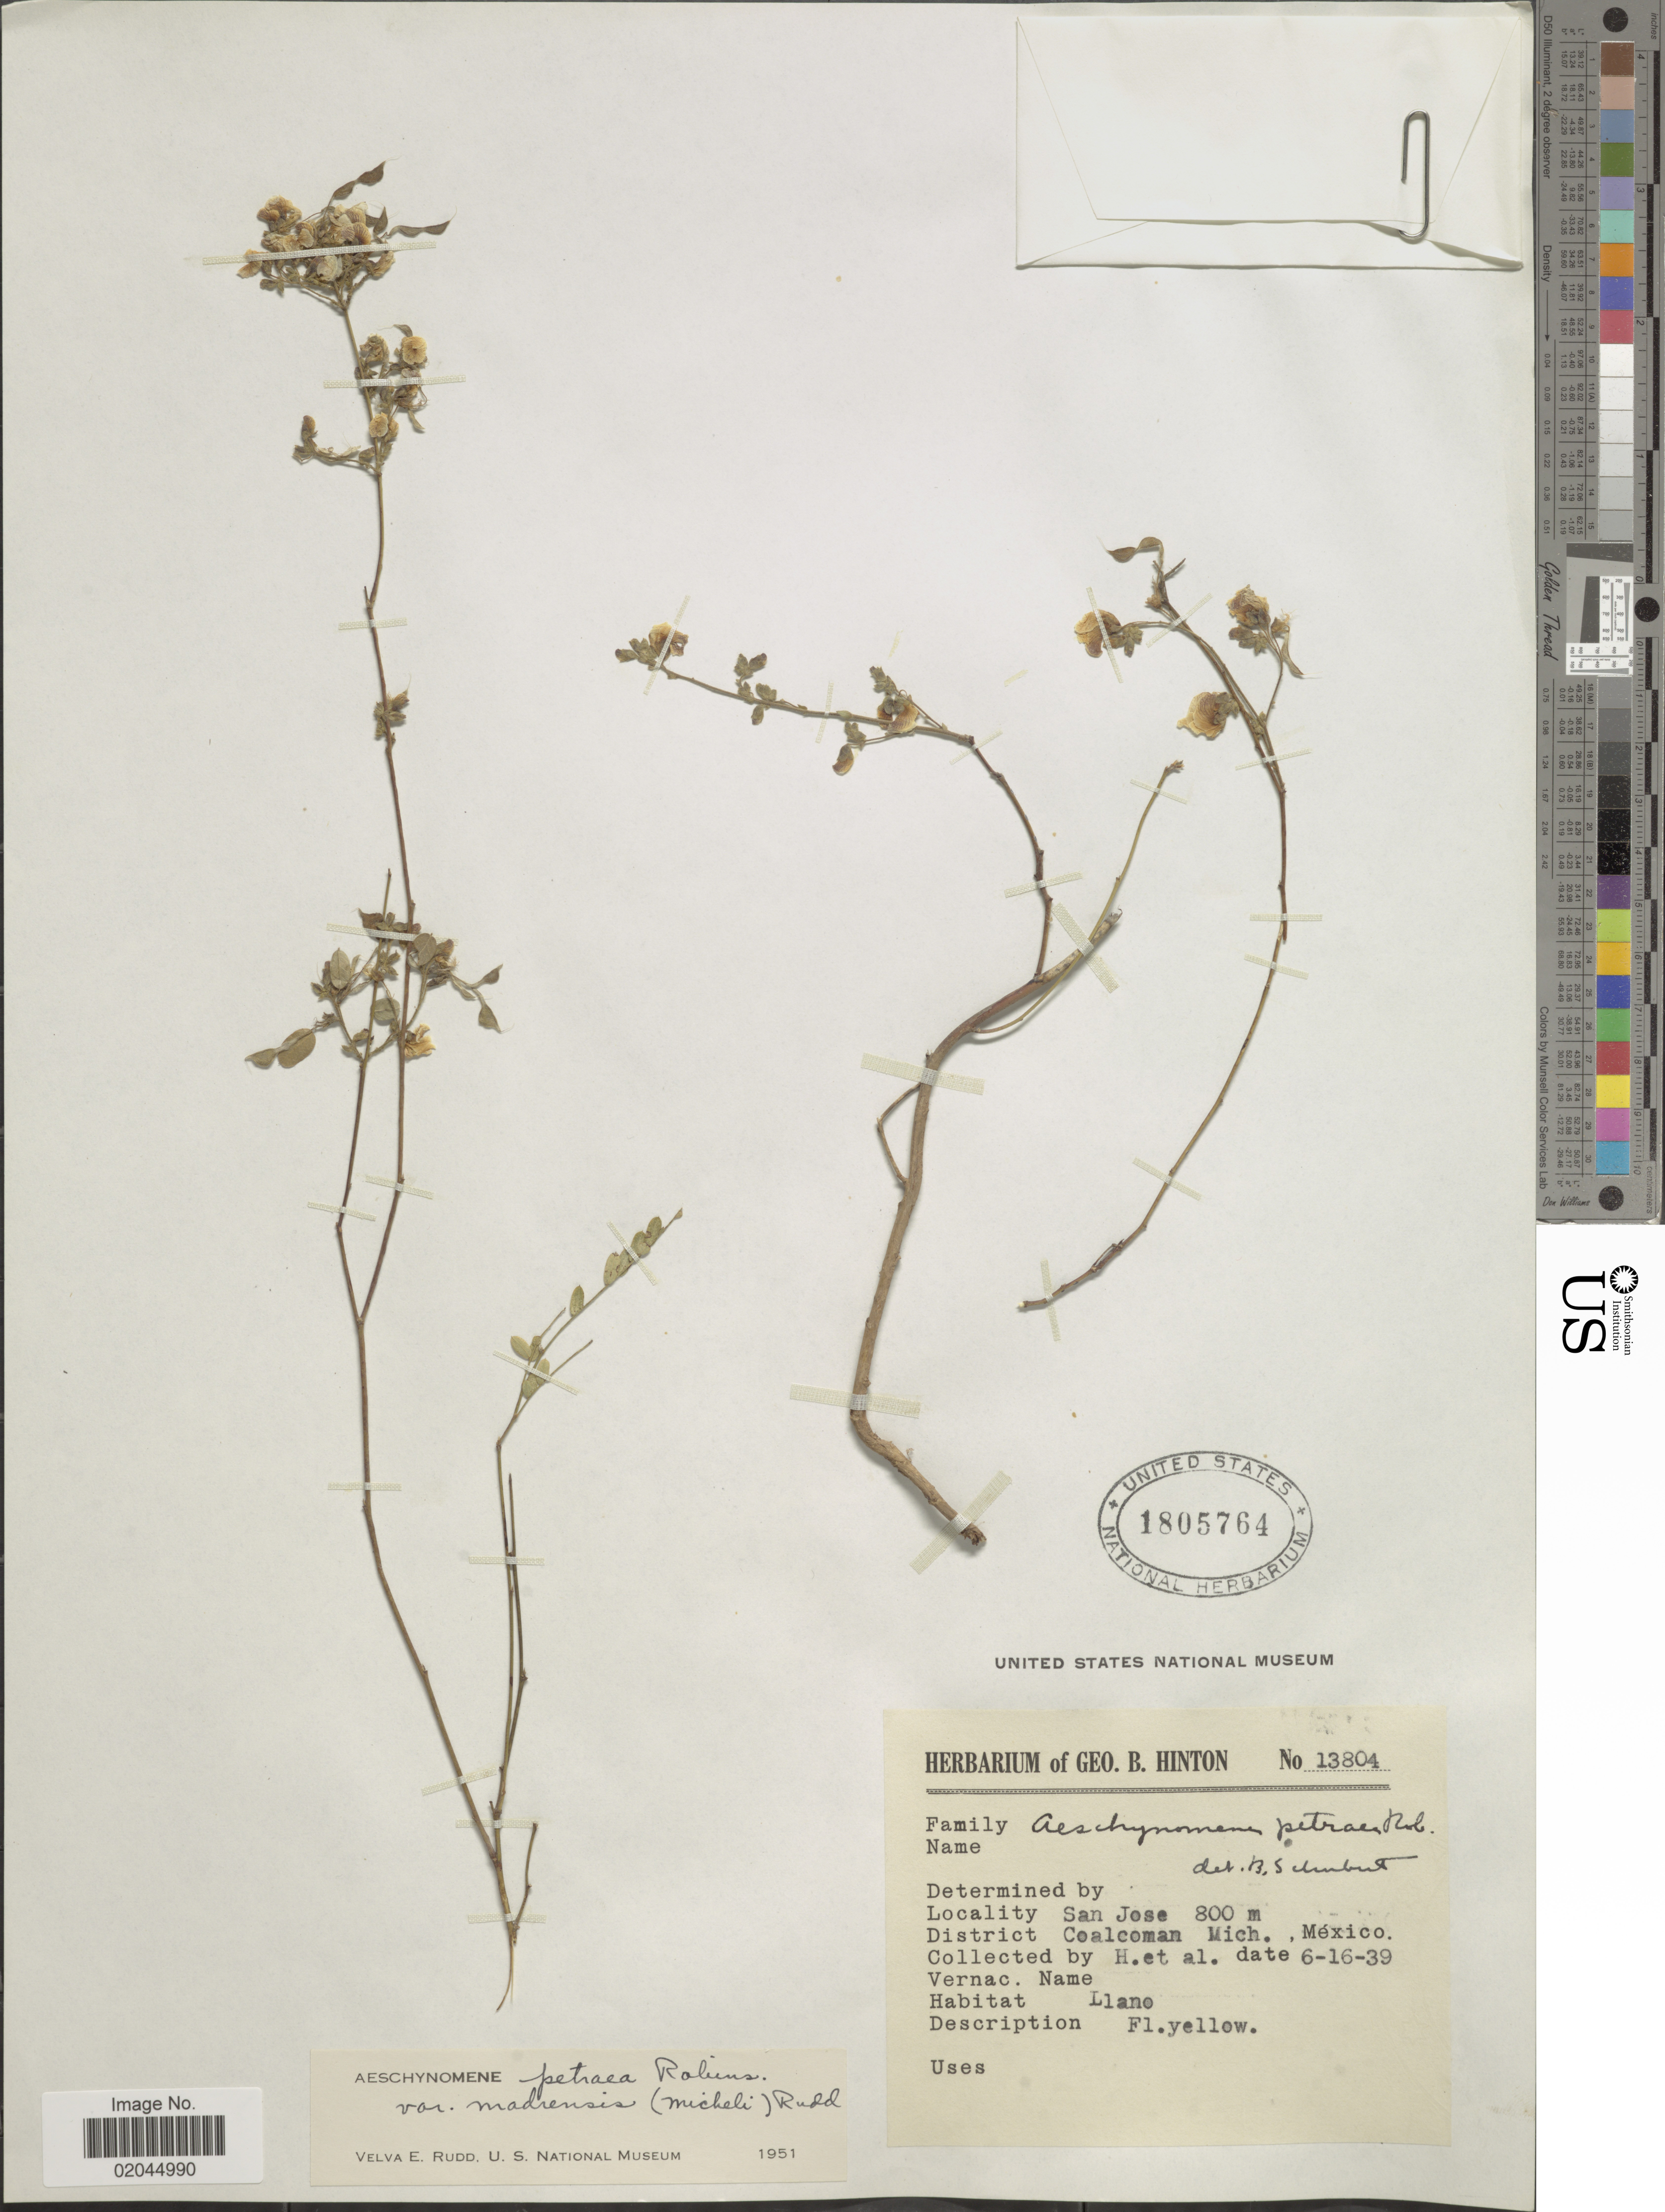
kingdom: Plantae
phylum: Tracheophyta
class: Magnoliopsida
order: Fabales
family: Fabaceae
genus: Aeschynomene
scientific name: Aeschynomene petraea var. madrensis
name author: (Micheli) Rudd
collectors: G. B. Hinton & et al.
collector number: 13804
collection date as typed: Transcribed d/m/y: 16/6/39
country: Mexico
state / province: Michoacán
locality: San Jose, District Coalcoman Mich., Mexico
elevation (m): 800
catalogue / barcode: US 1805764